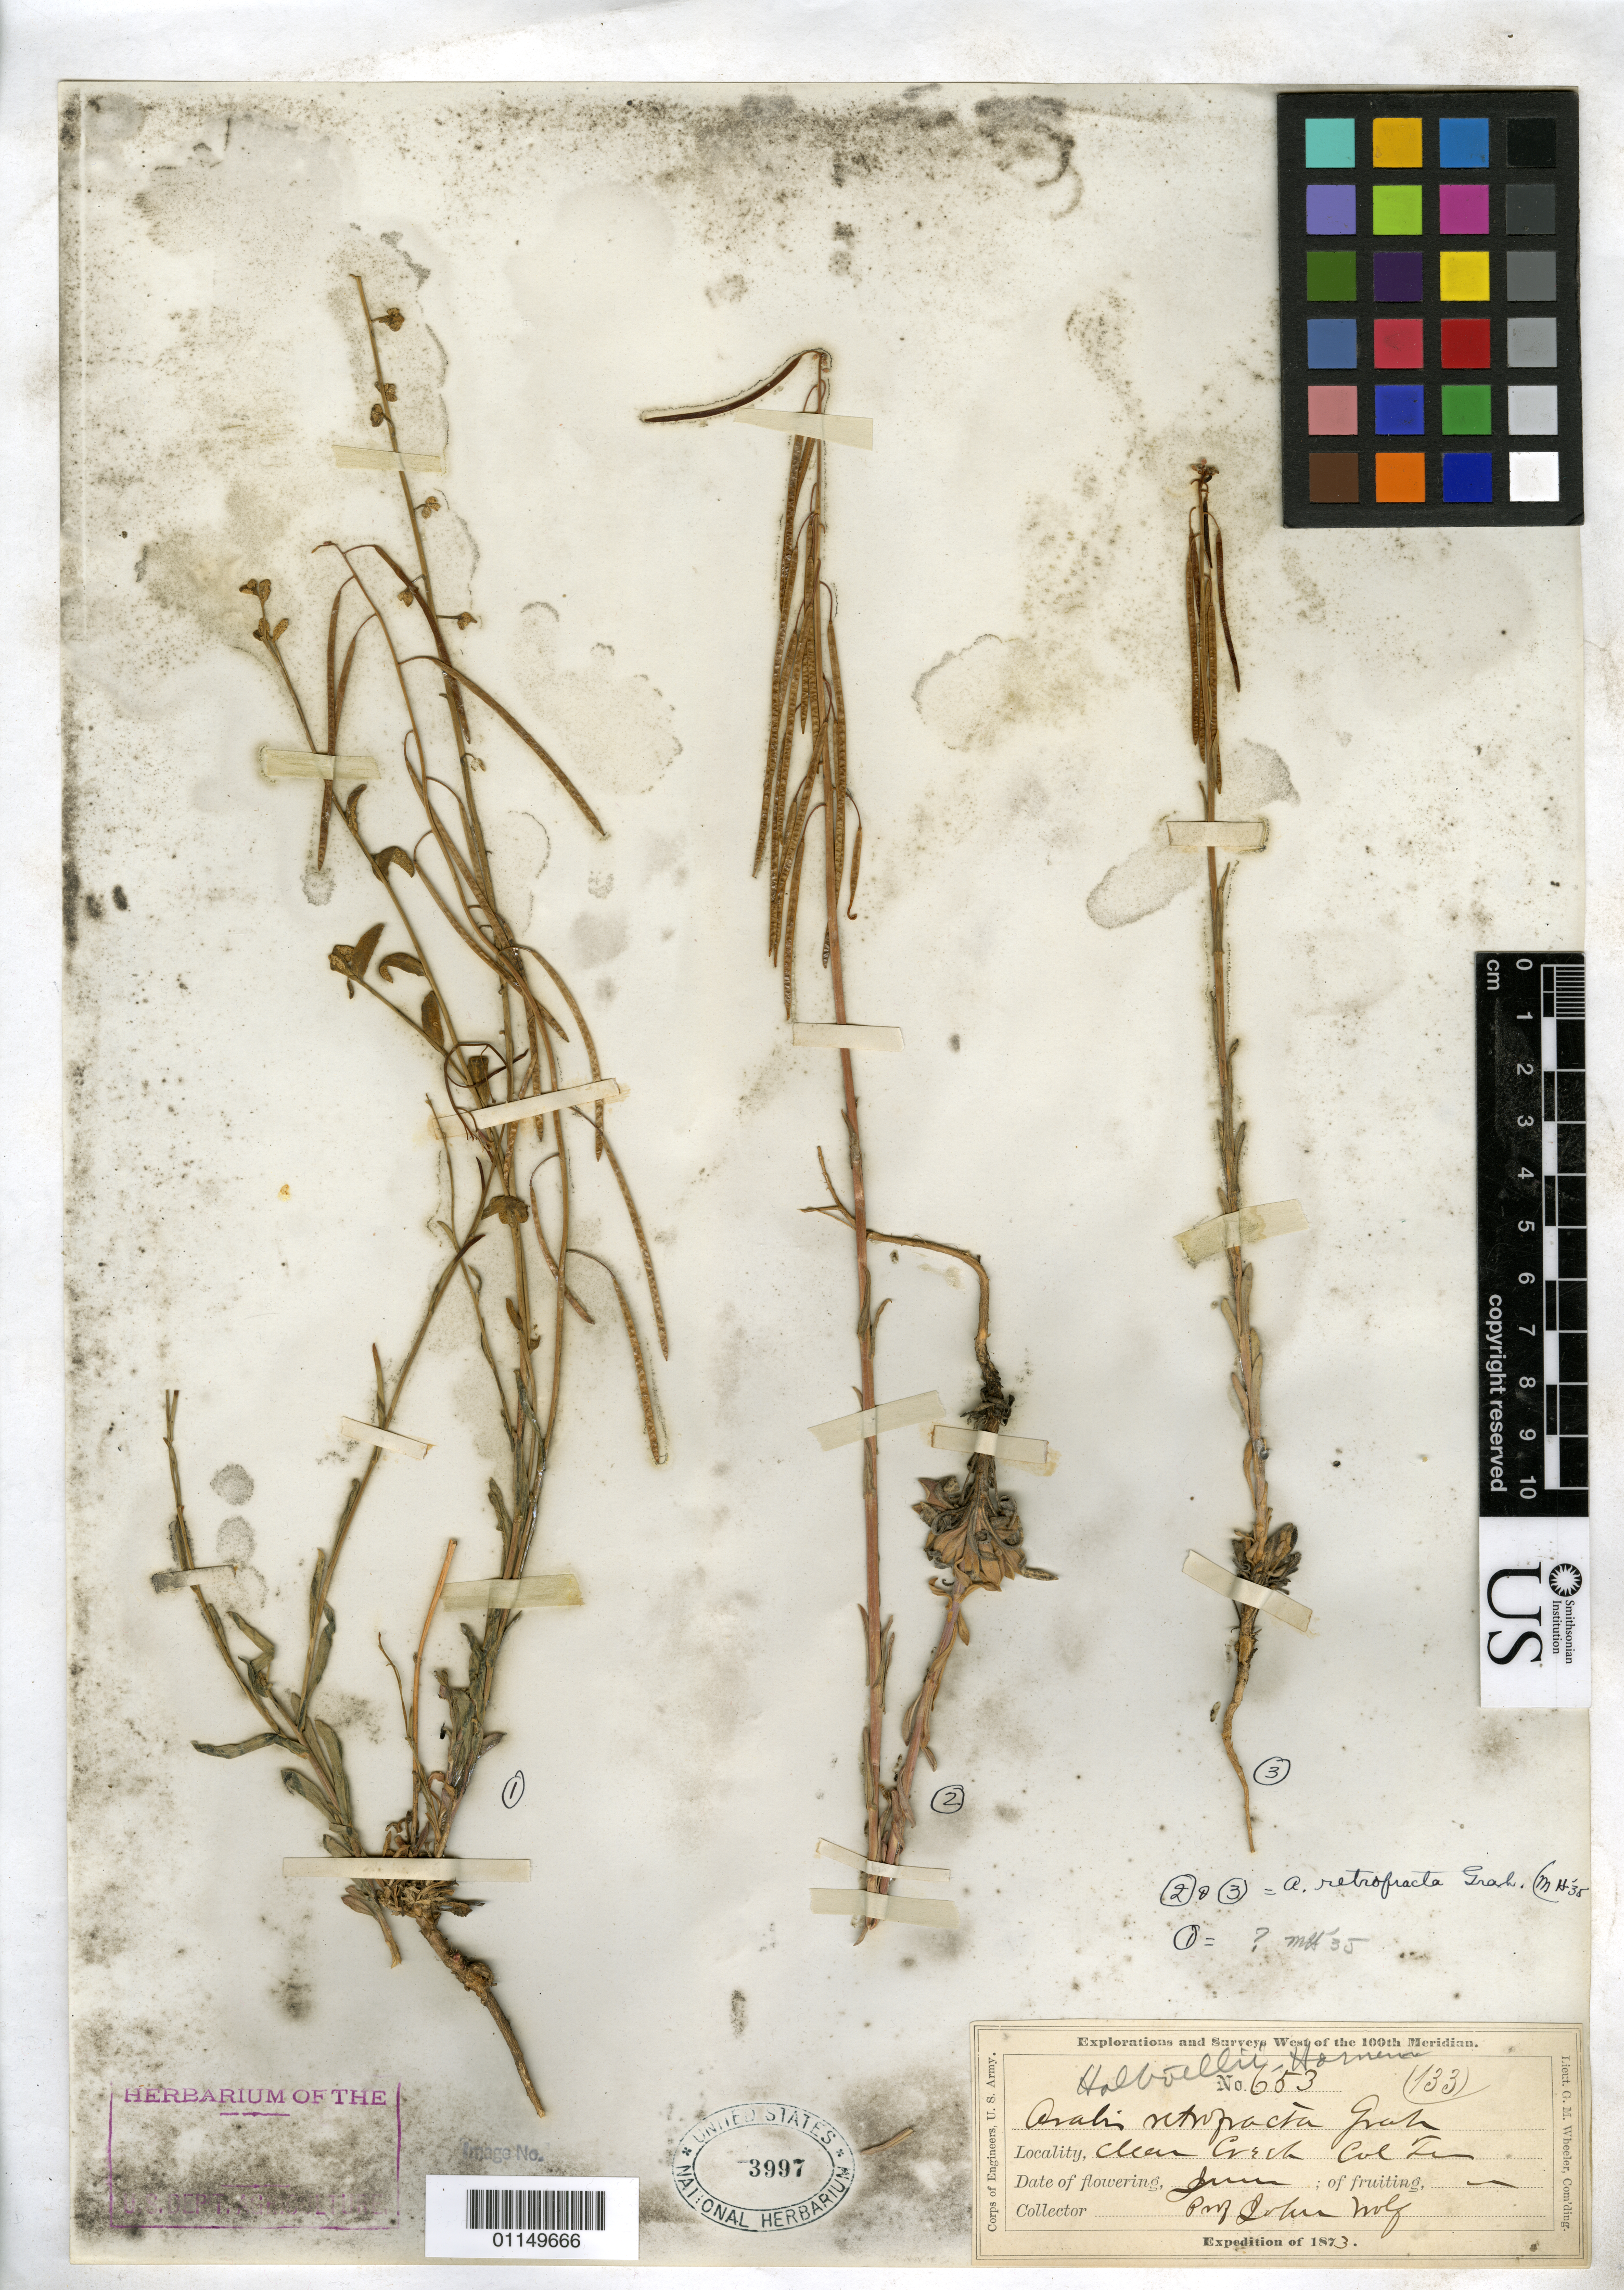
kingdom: Plantae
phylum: Tracheophyta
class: Magnoliopsida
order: Brassicales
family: Brassicaceae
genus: Arabis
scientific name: Arabis holboellii var. retrofracta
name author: Rydb.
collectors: J. Wolf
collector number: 133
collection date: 1873-06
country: United States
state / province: Colorado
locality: Clear Creek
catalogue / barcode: US 3997